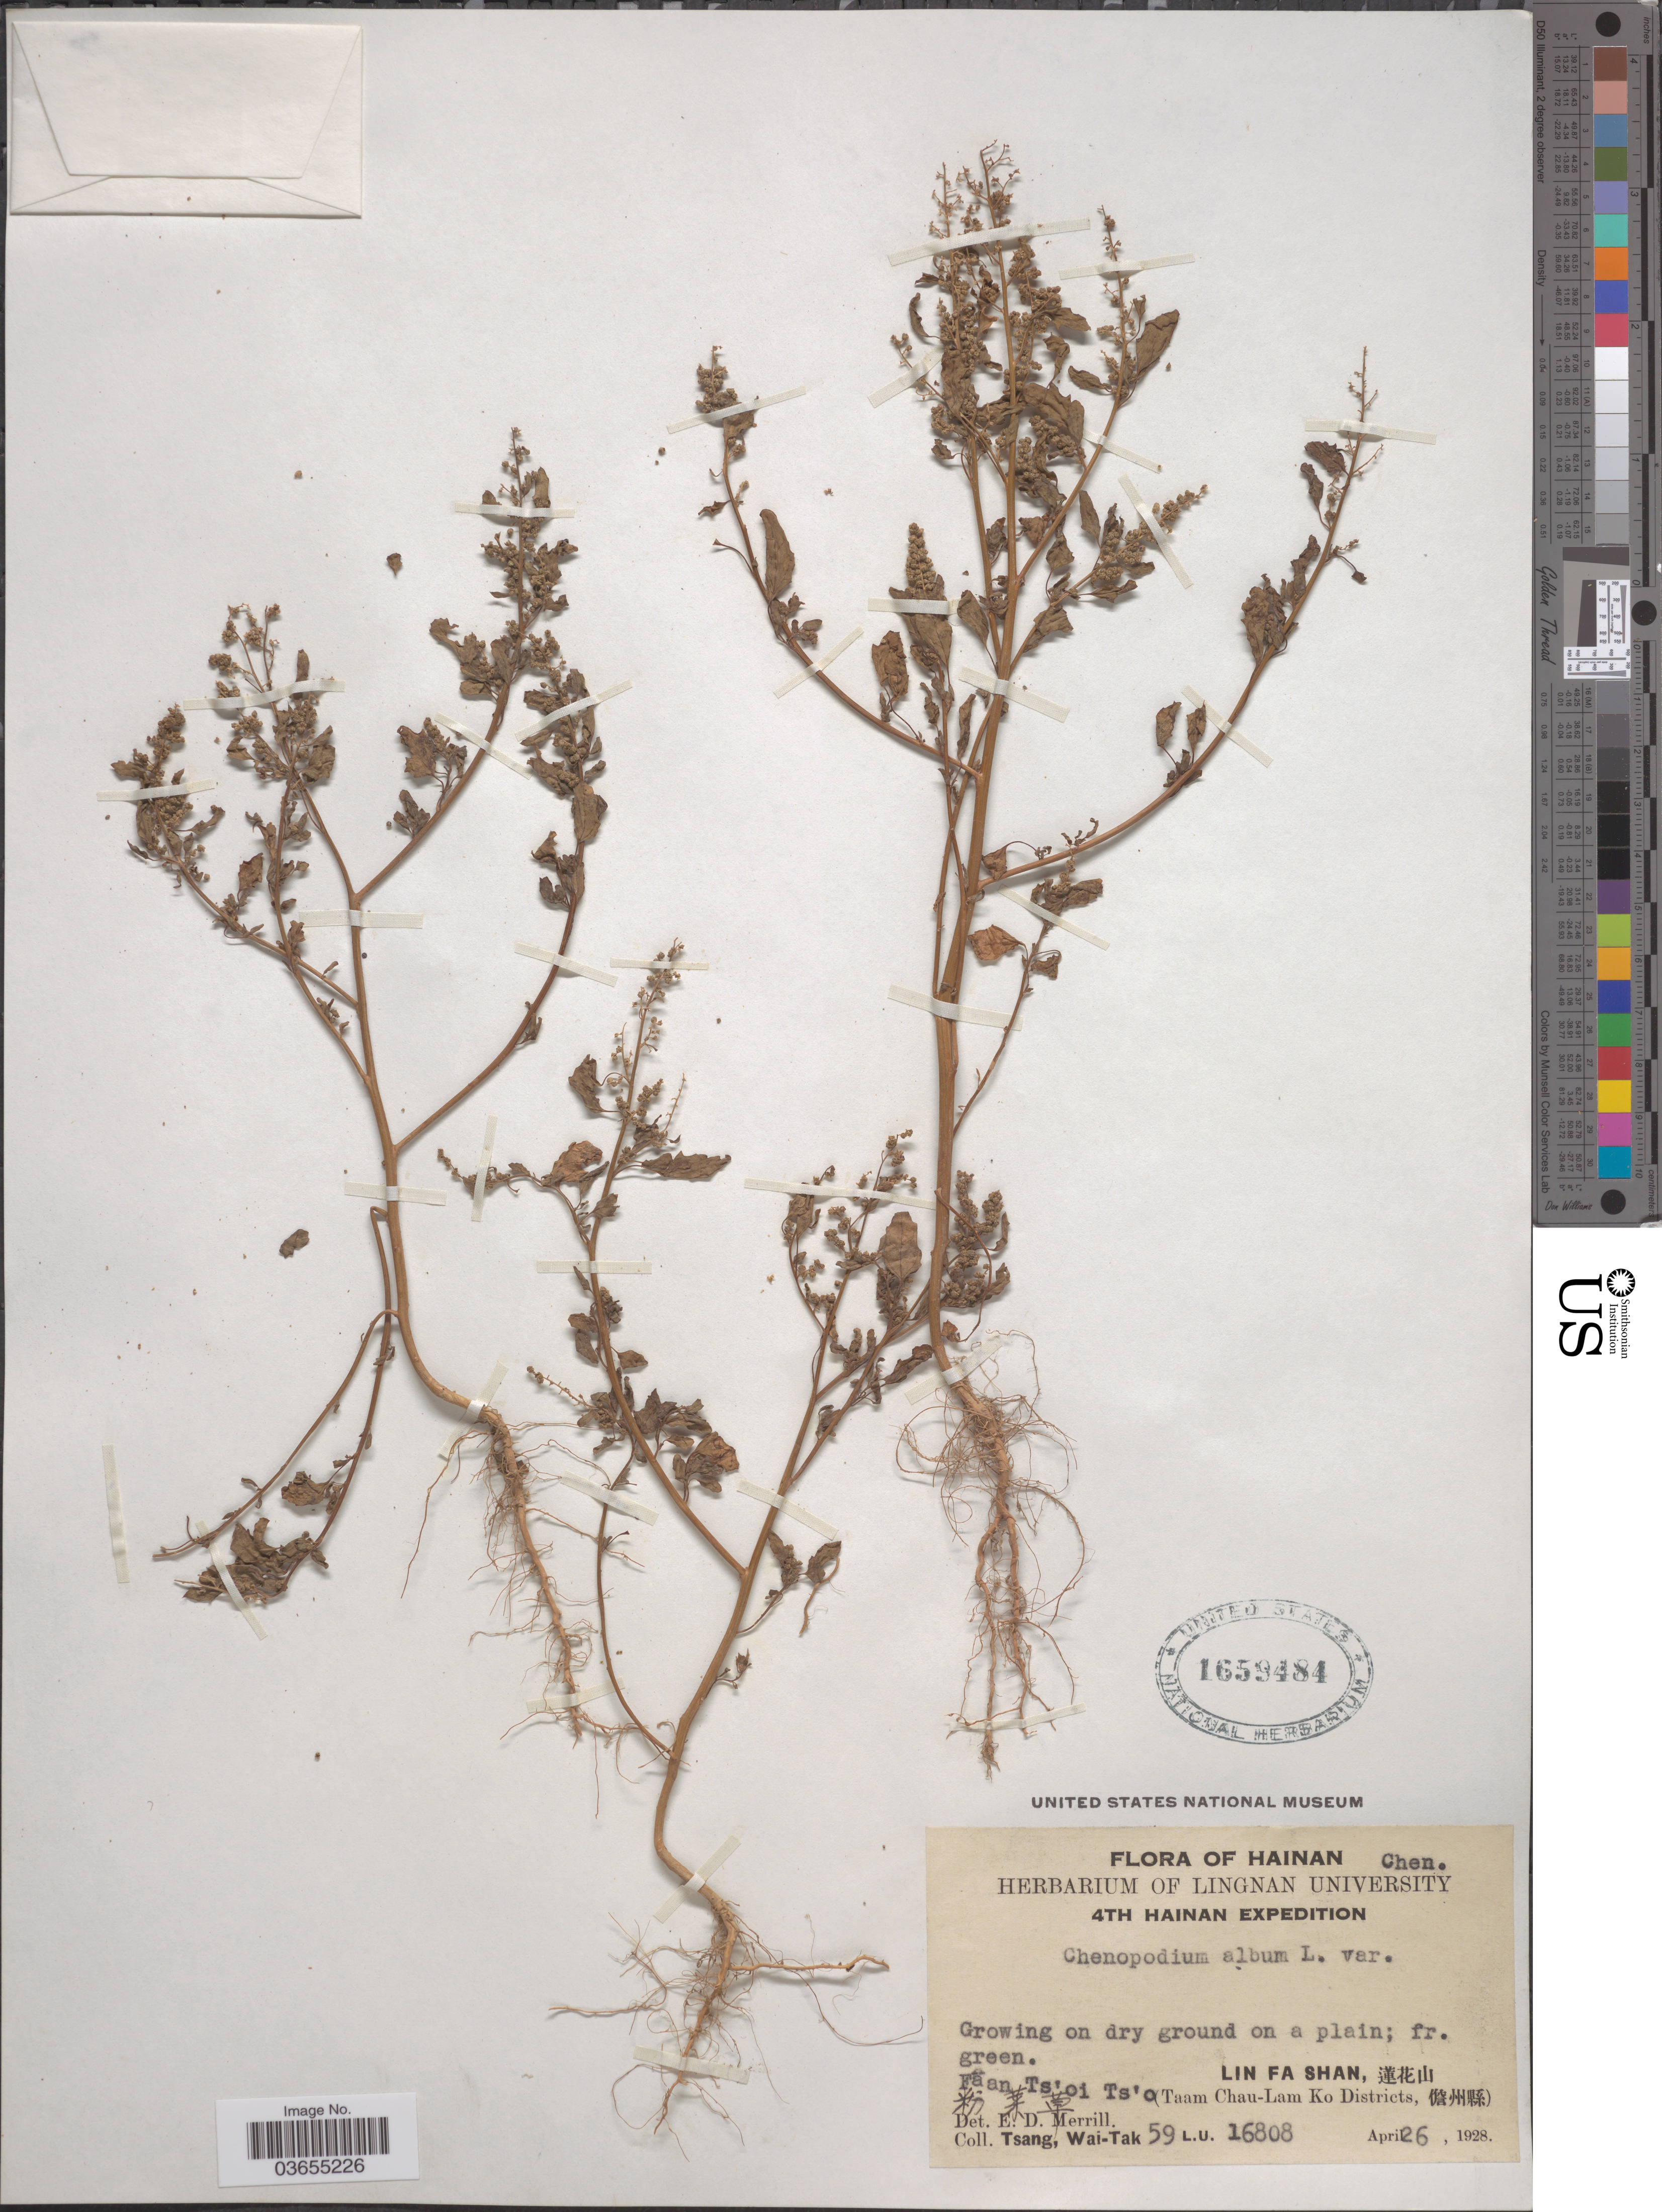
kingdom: Plantae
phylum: Tracheophyta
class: Magnoliopsida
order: Caryophyllales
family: Amaranthaceae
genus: Chenopodium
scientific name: Chenopodium album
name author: L.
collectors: W. T. Tsang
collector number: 59L.U.16808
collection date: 1928-04-26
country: China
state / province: Hainan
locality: LFa Shan (Taam Chau-Lam Ko Districts. Faan Ts'oi Ts'o.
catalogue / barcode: US 1659484